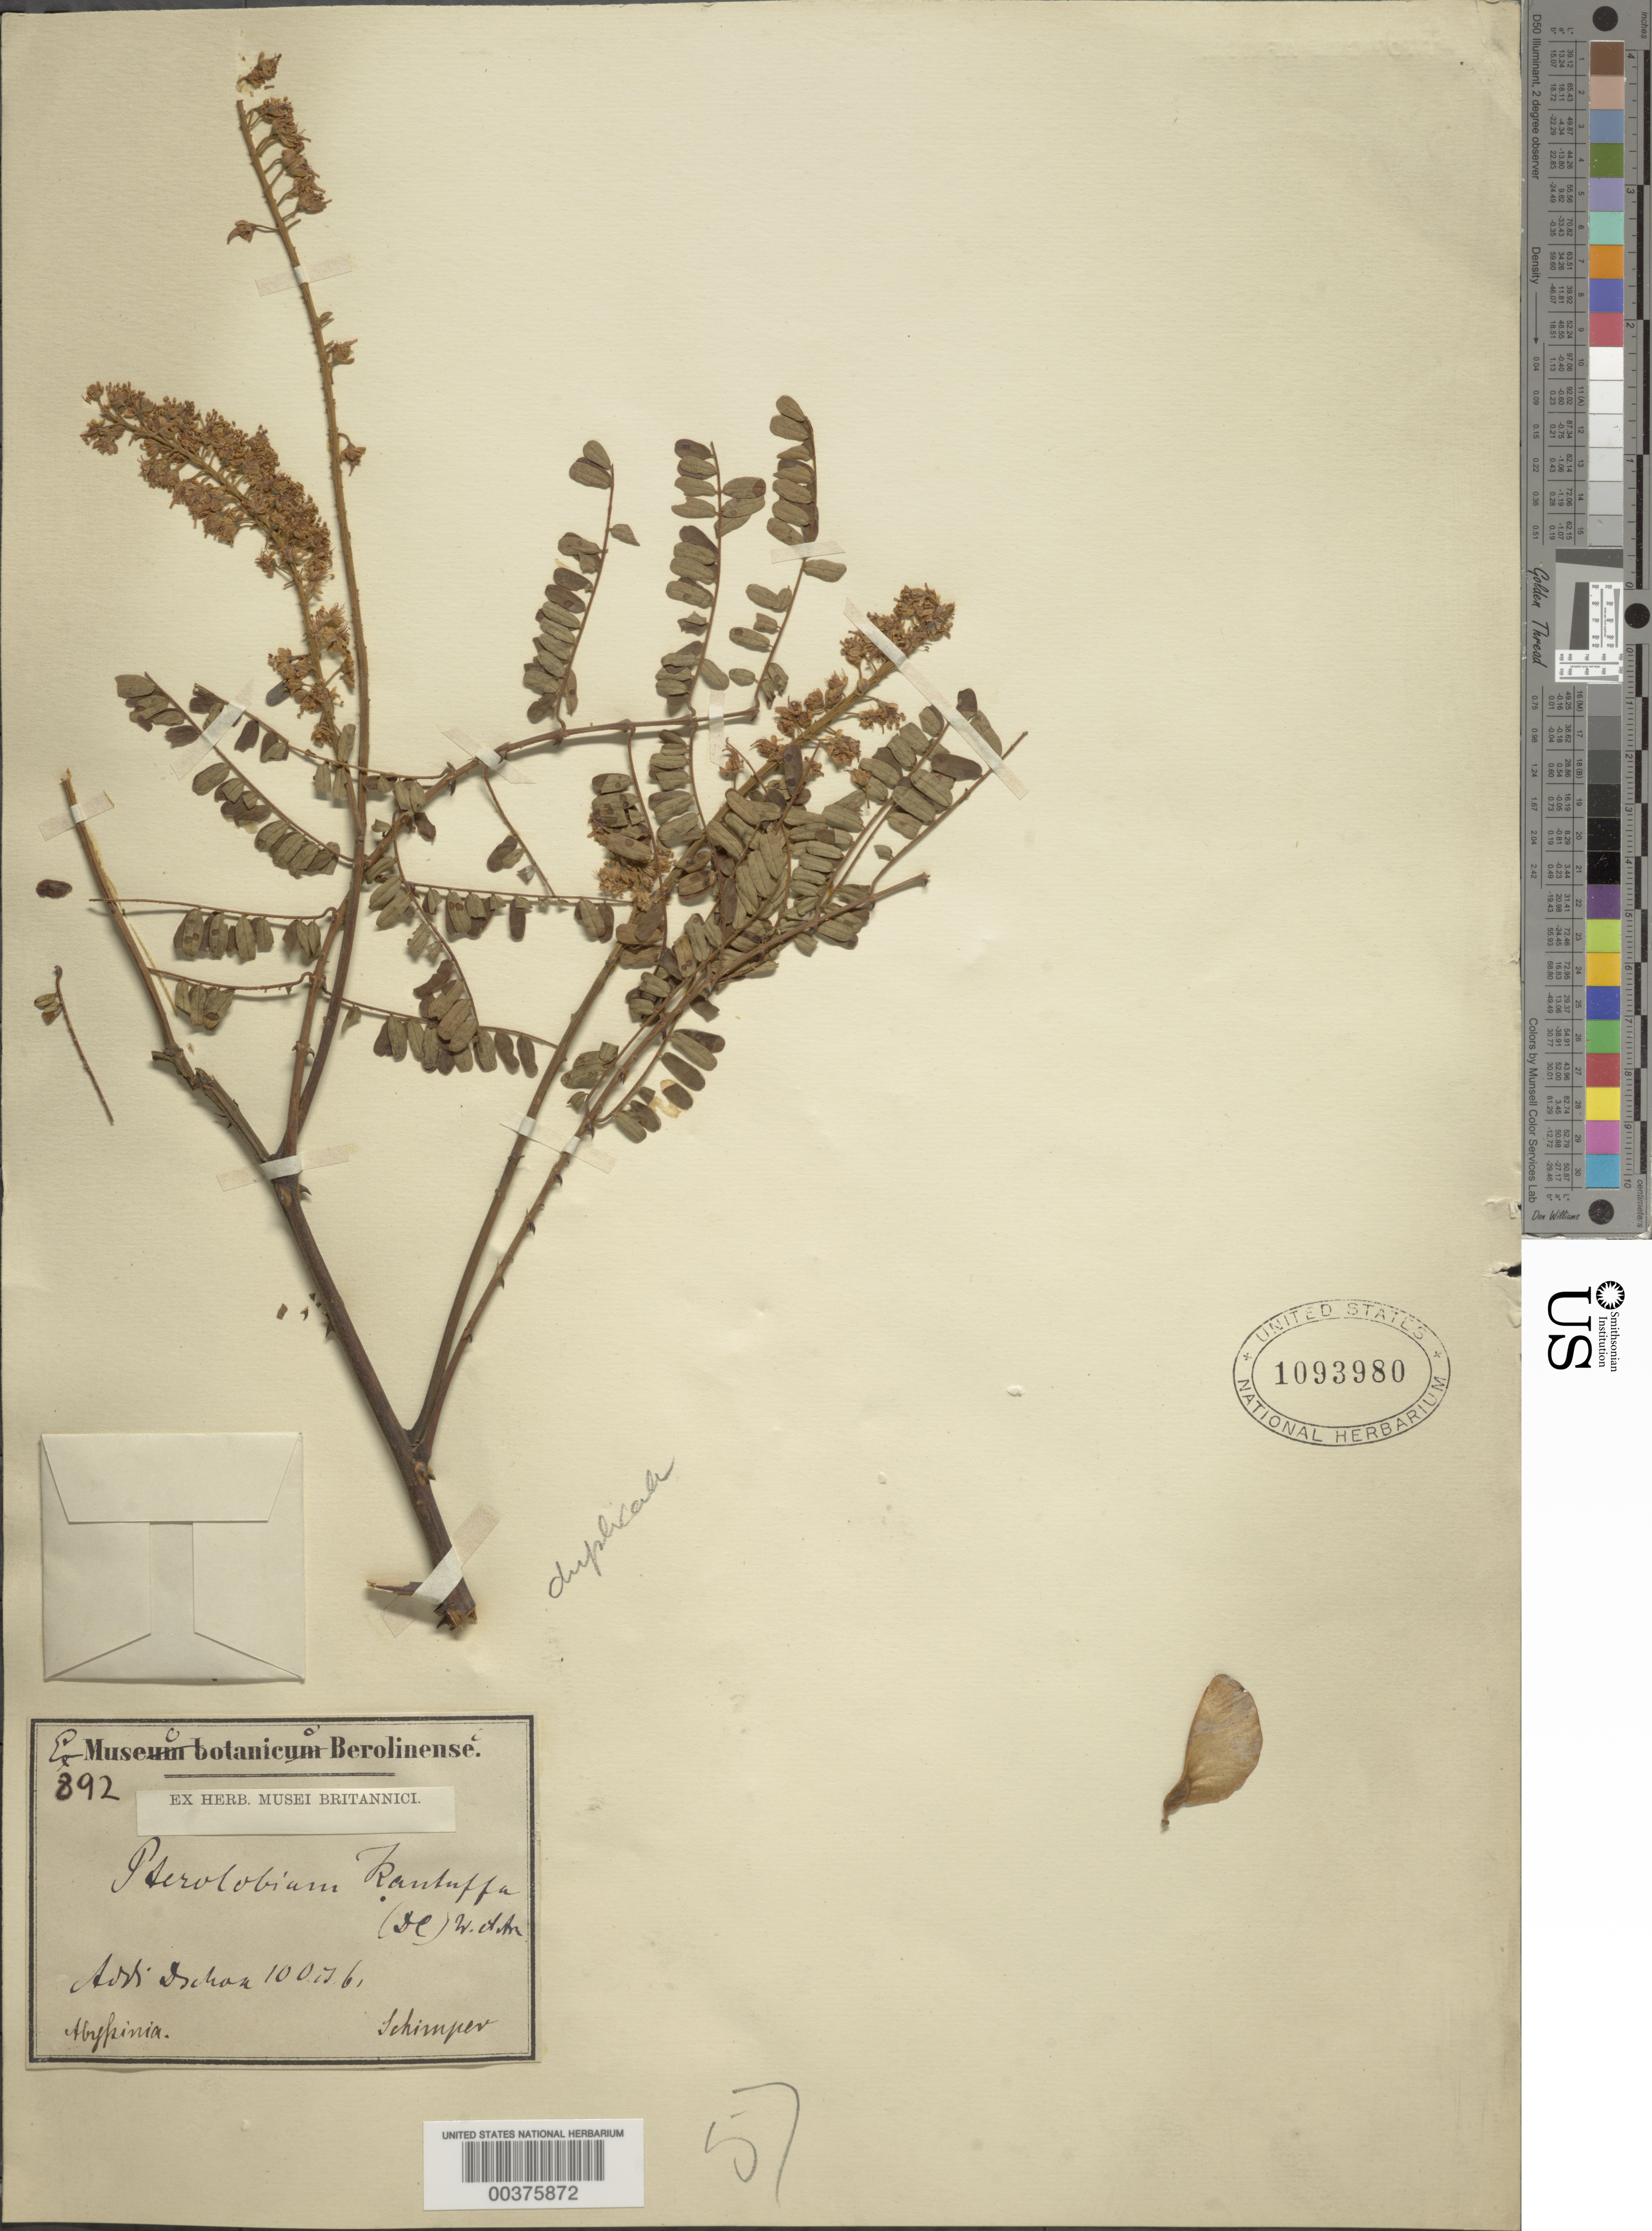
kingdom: Plantae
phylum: Tracheophyta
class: Magnoliopsida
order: Fabales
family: Fabaceae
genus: Pterolobium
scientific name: Pterolobium kantuffa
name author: Steud. & Wight ex Arn.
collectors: M. Schimper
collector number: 892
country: Ethiopia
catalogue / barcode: US 1093980